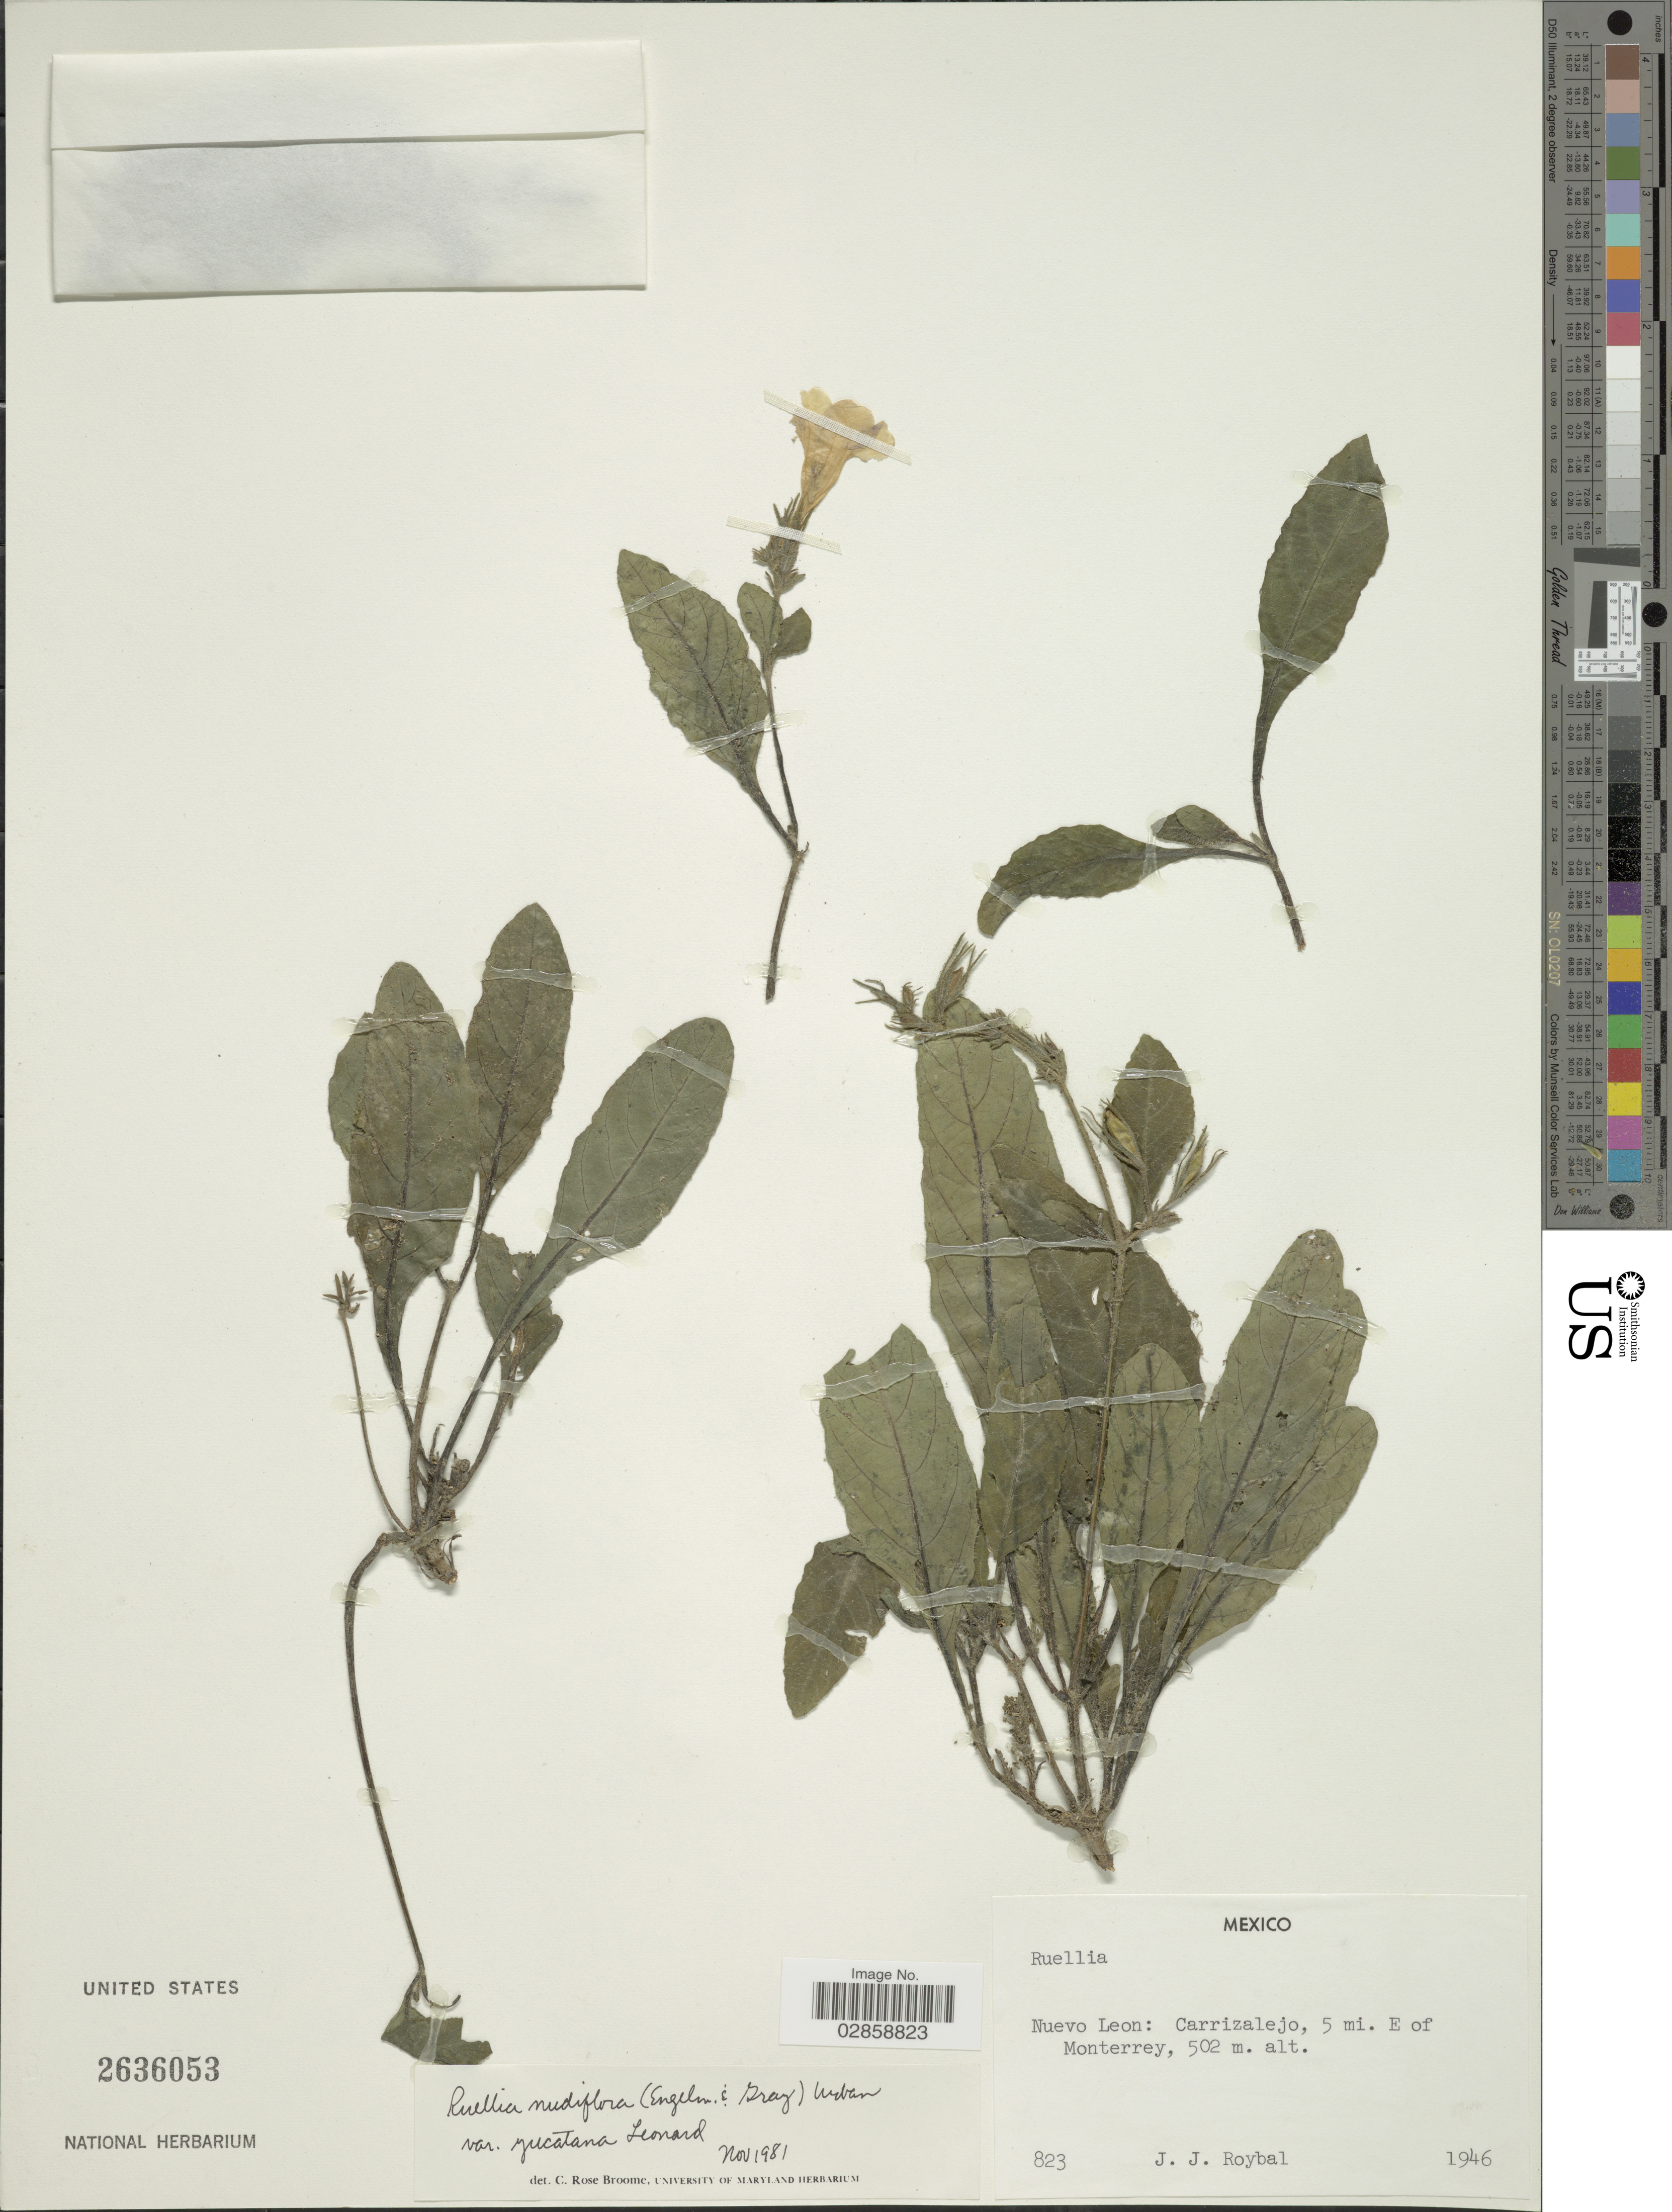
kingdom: Plantae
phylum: Tracheophyta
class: Magnoliopsida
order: Lamiales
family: Acanthaceae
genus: Ruellia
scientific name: Ruellia yucatana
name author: (Leonard) Tharp & F.A. Barkley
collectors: J. J. Roybal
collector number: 823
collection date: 1946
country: Mexico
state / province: Nuevo León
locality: Carrizalejo, 5 mi. E of Monterrey.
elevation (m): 502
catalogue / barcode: US 2636053